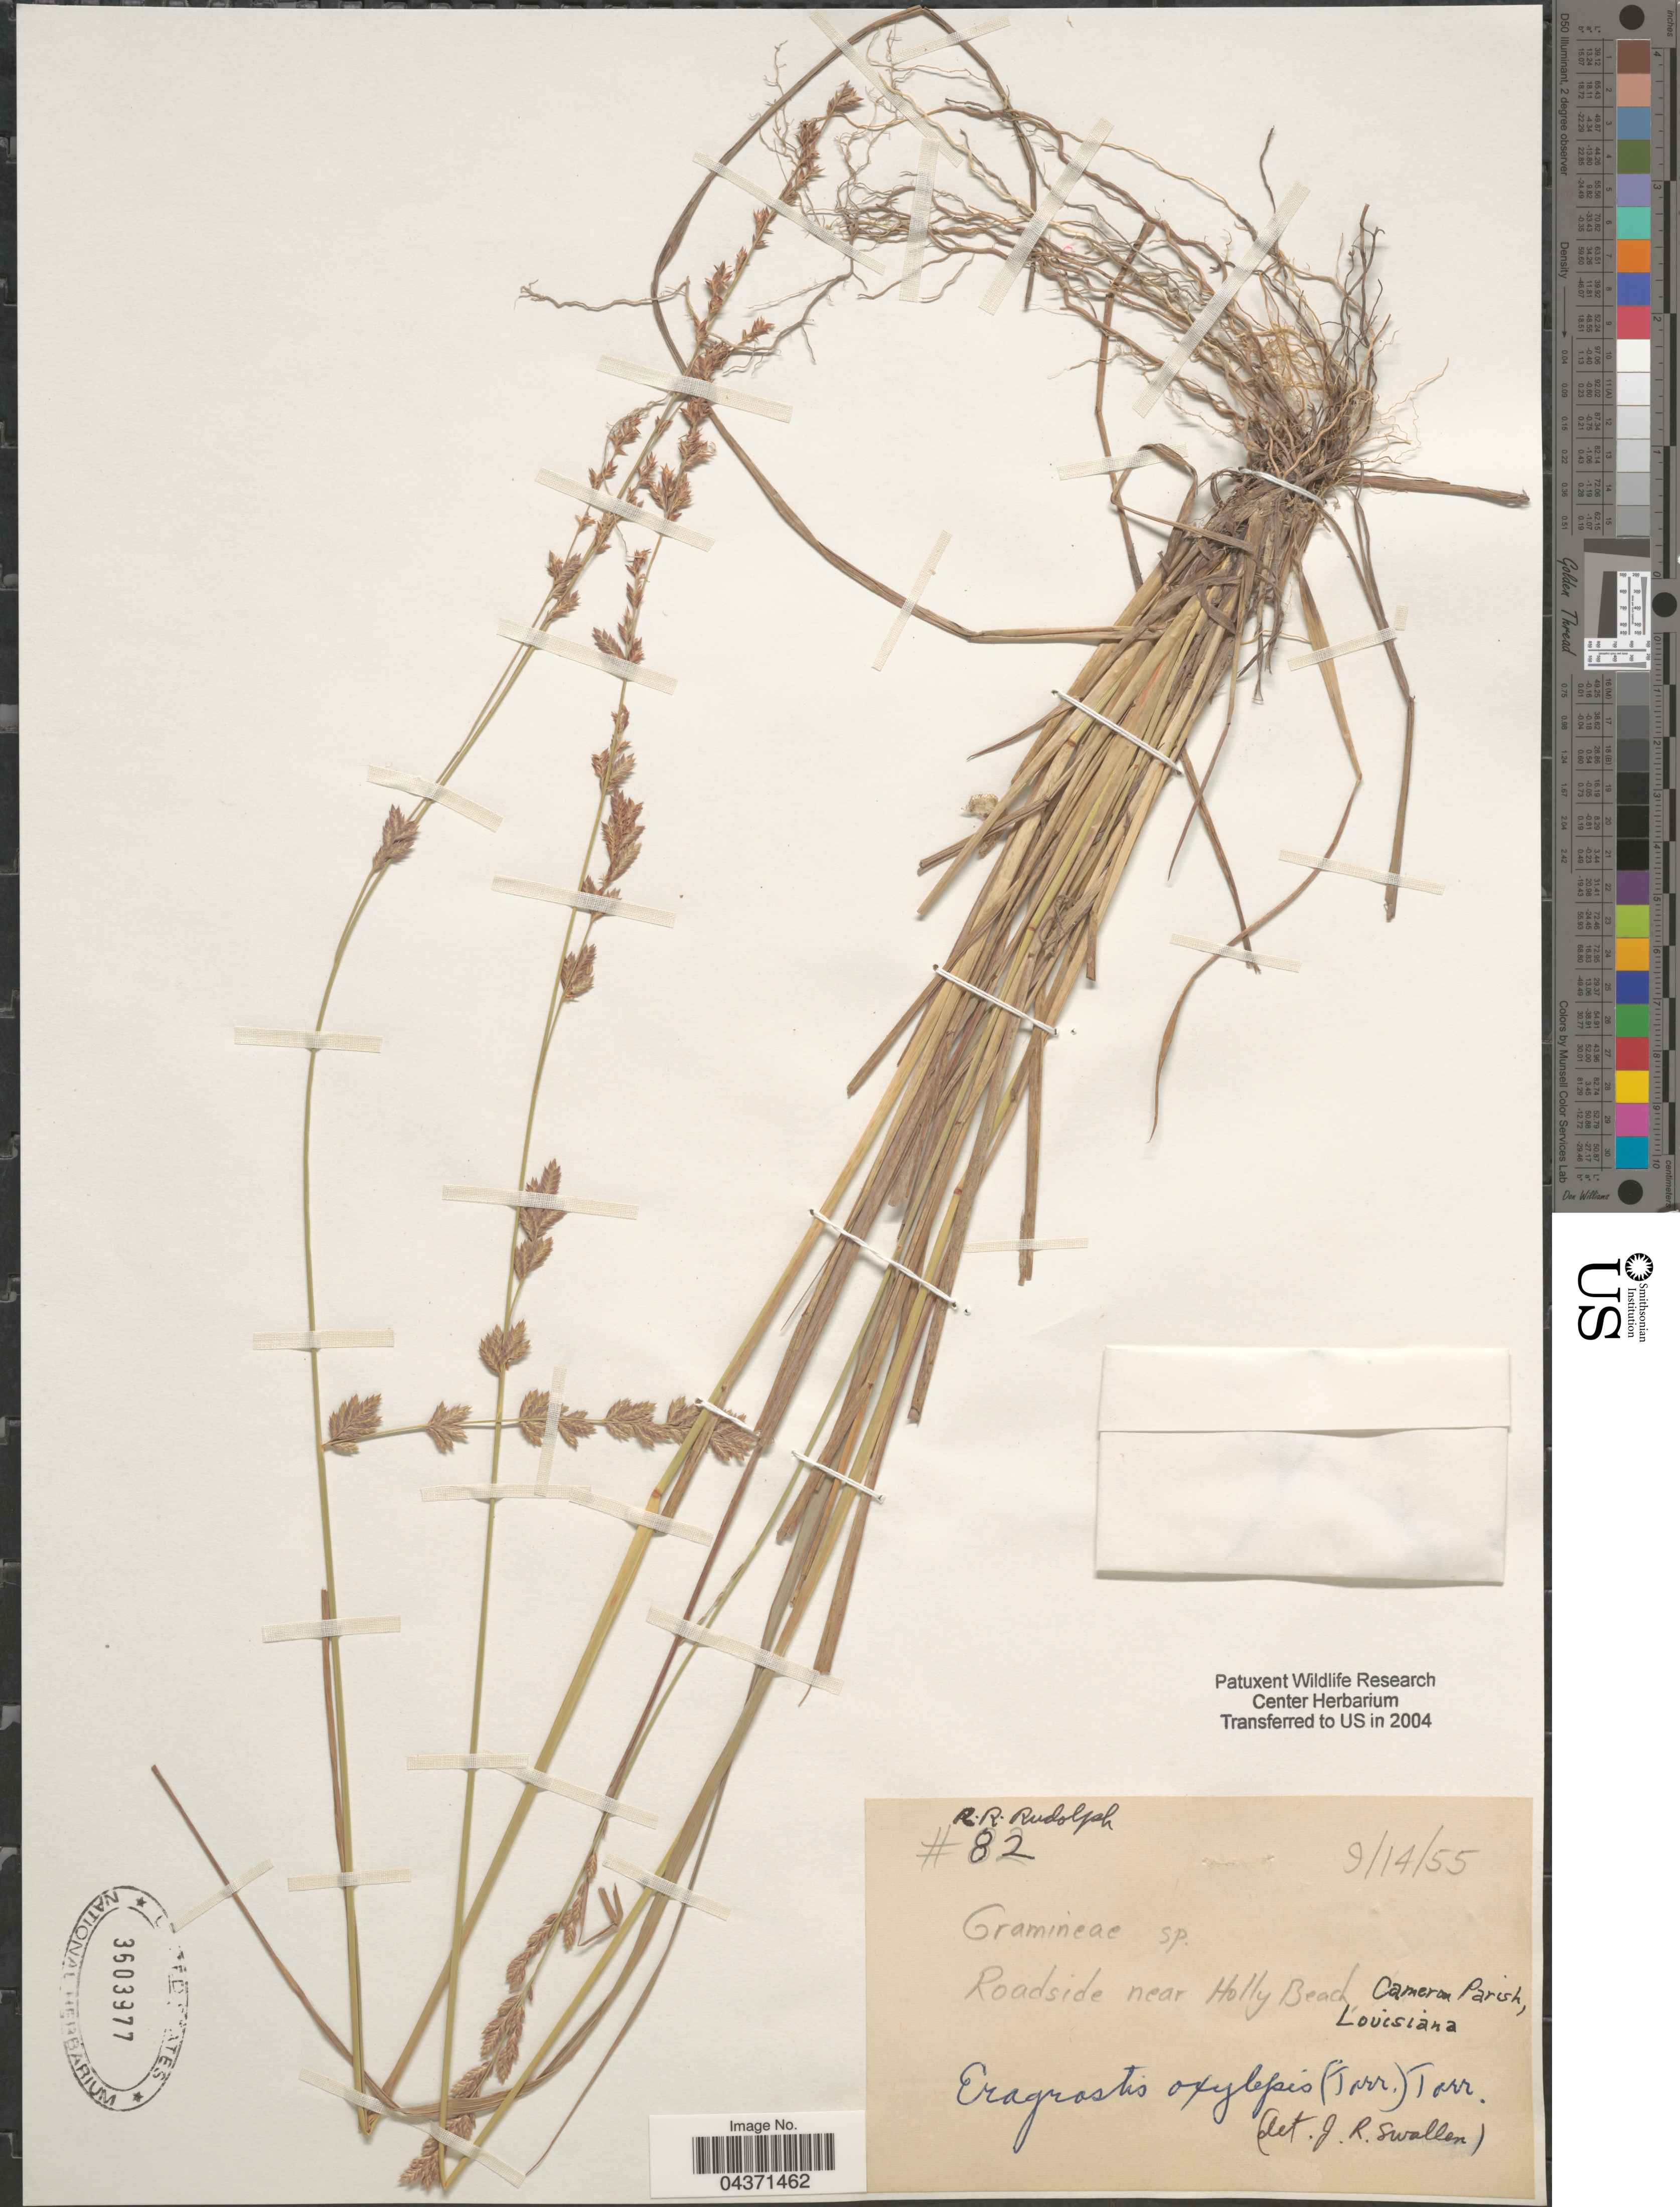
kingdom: Plantae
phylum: Tracheophyta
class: Liliopsida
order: Poales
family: Poaceae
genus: Eragrostis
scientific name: Eragrostis secundiflora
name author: J. Presl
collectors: R. Rudolph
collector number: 82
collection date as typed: Transcribed d/m/y: 14/9/55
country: United States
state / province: Louisiana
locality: Roadside near Holly Beach, Cameron Parish.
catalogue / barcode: US 3603977